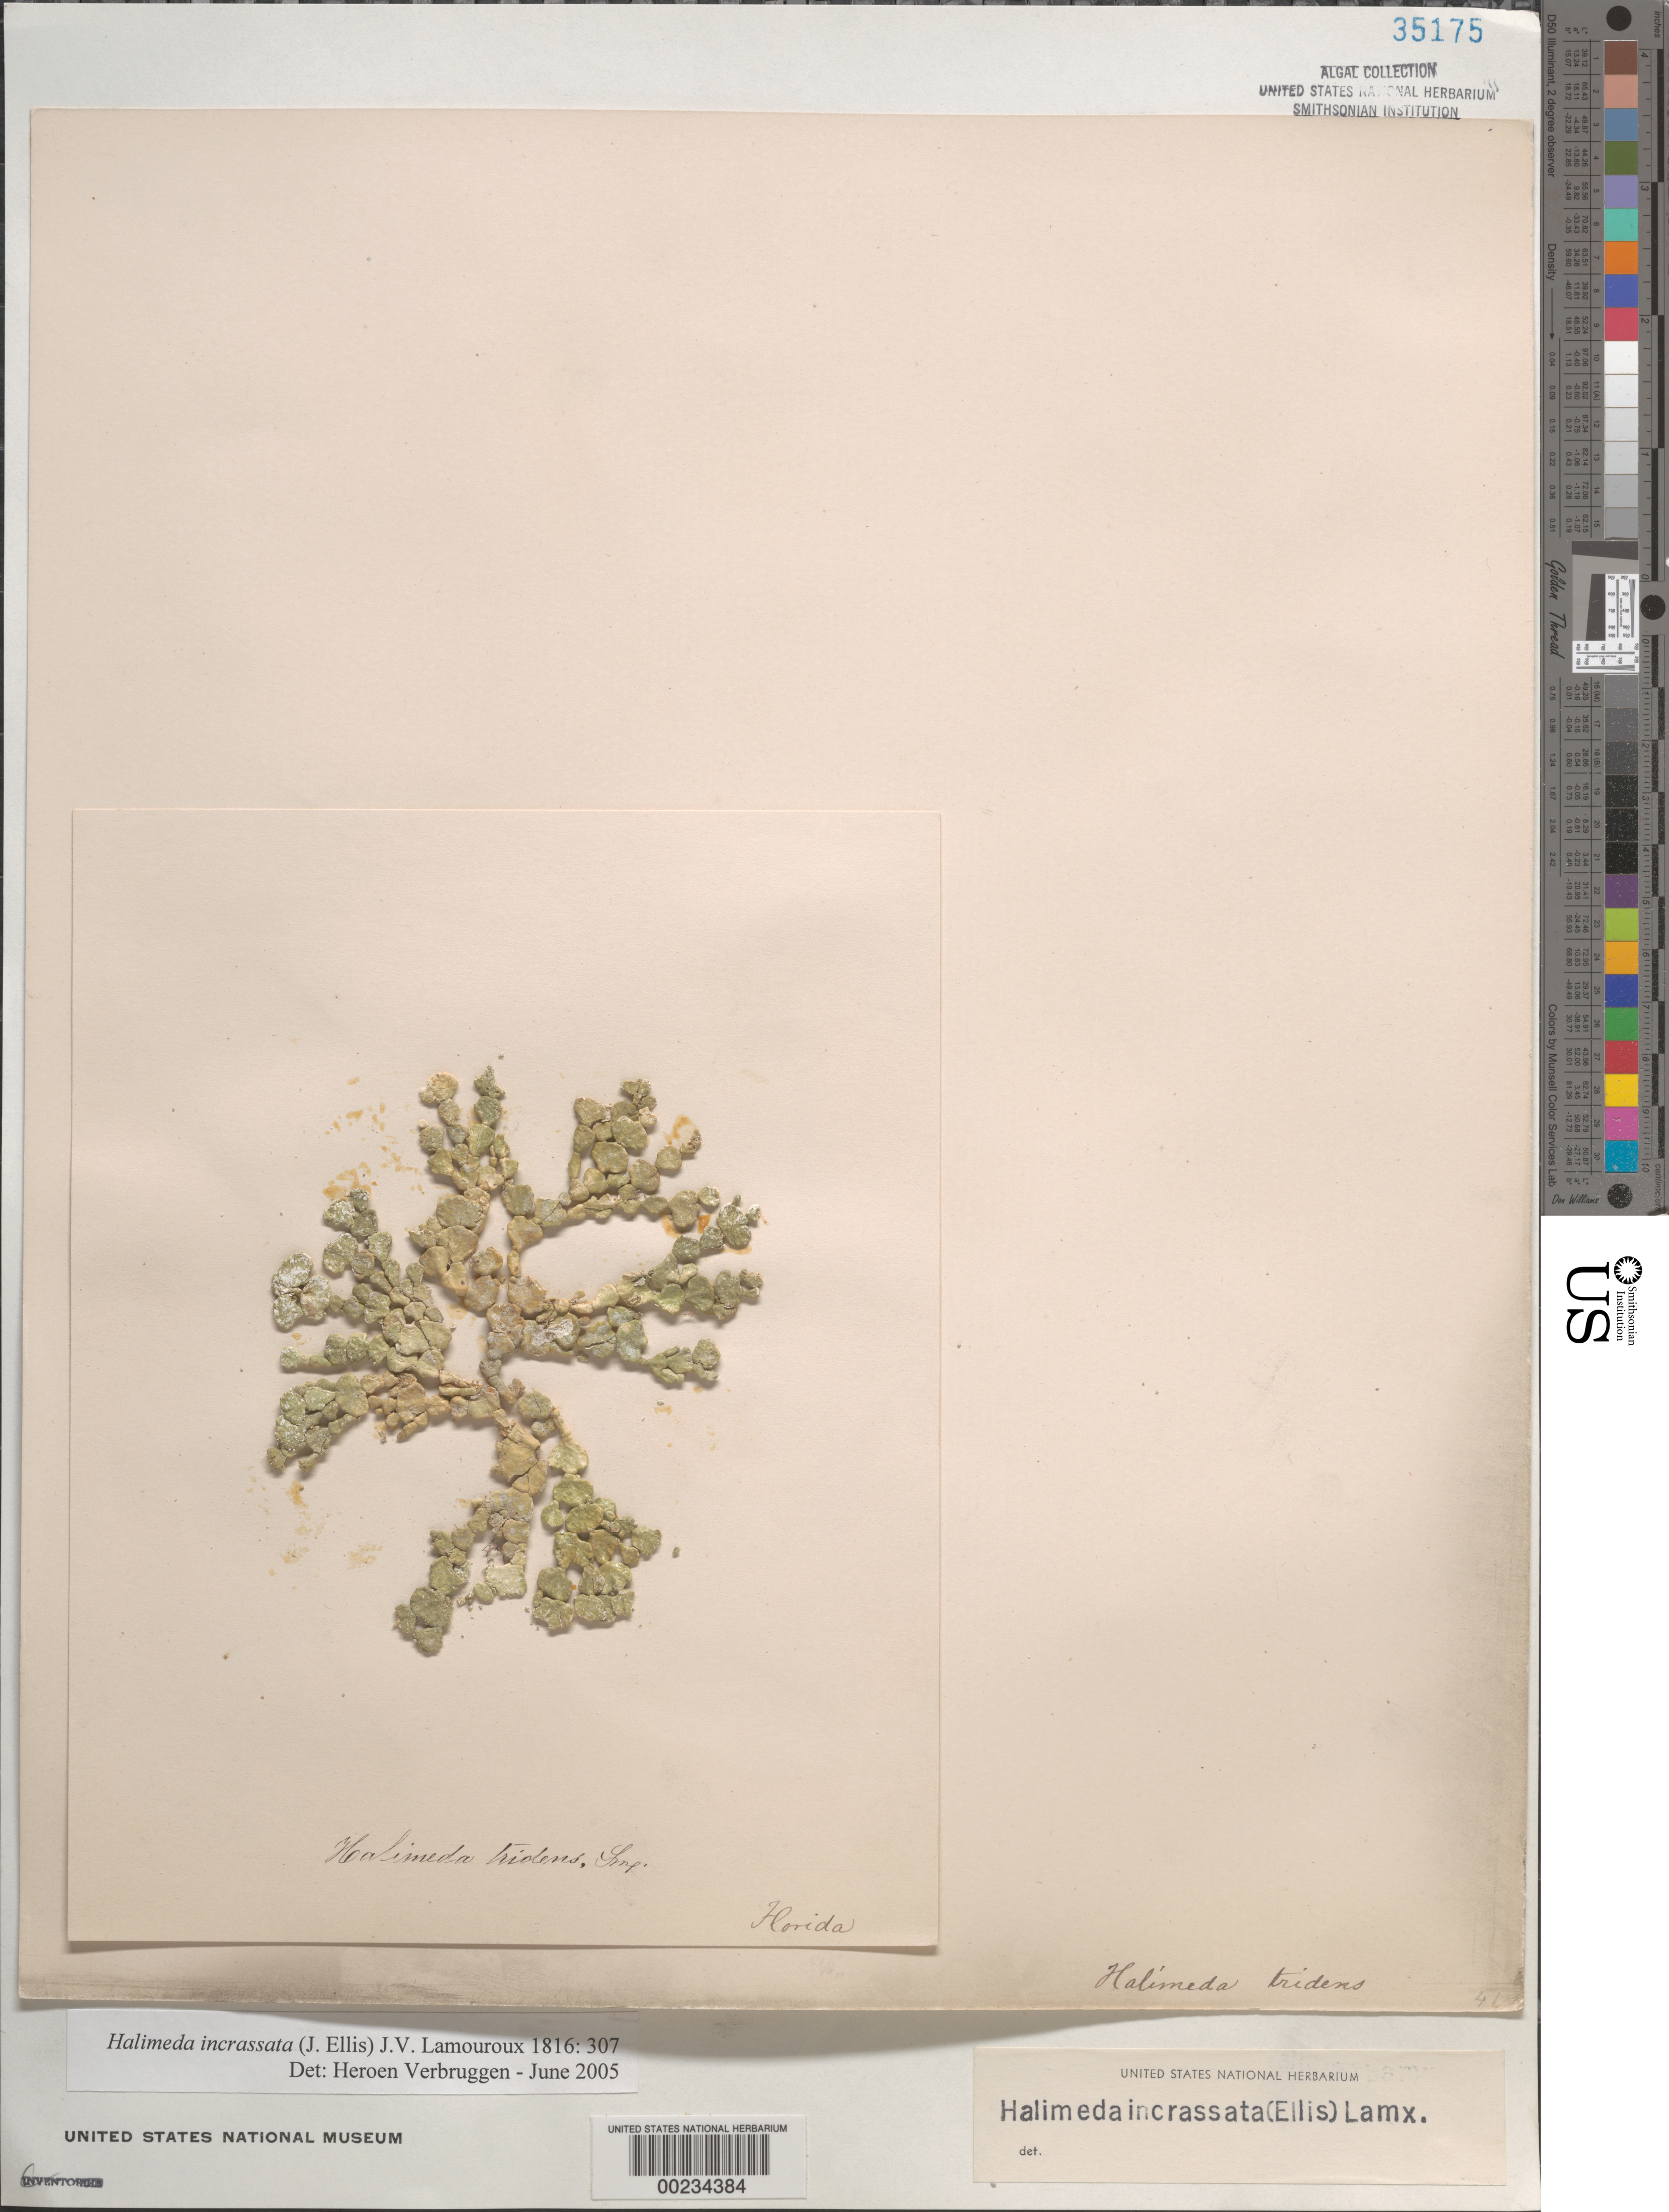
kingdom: Plantae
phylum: Chlorophyta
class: Ulvophyceae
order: Bryopsidales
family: Halimedaceae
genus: Halimeda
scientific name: Halimeda incrassata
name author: (J. Ellis) J.V.Lamouroux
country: United States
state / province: Florida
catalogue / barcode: US 35175